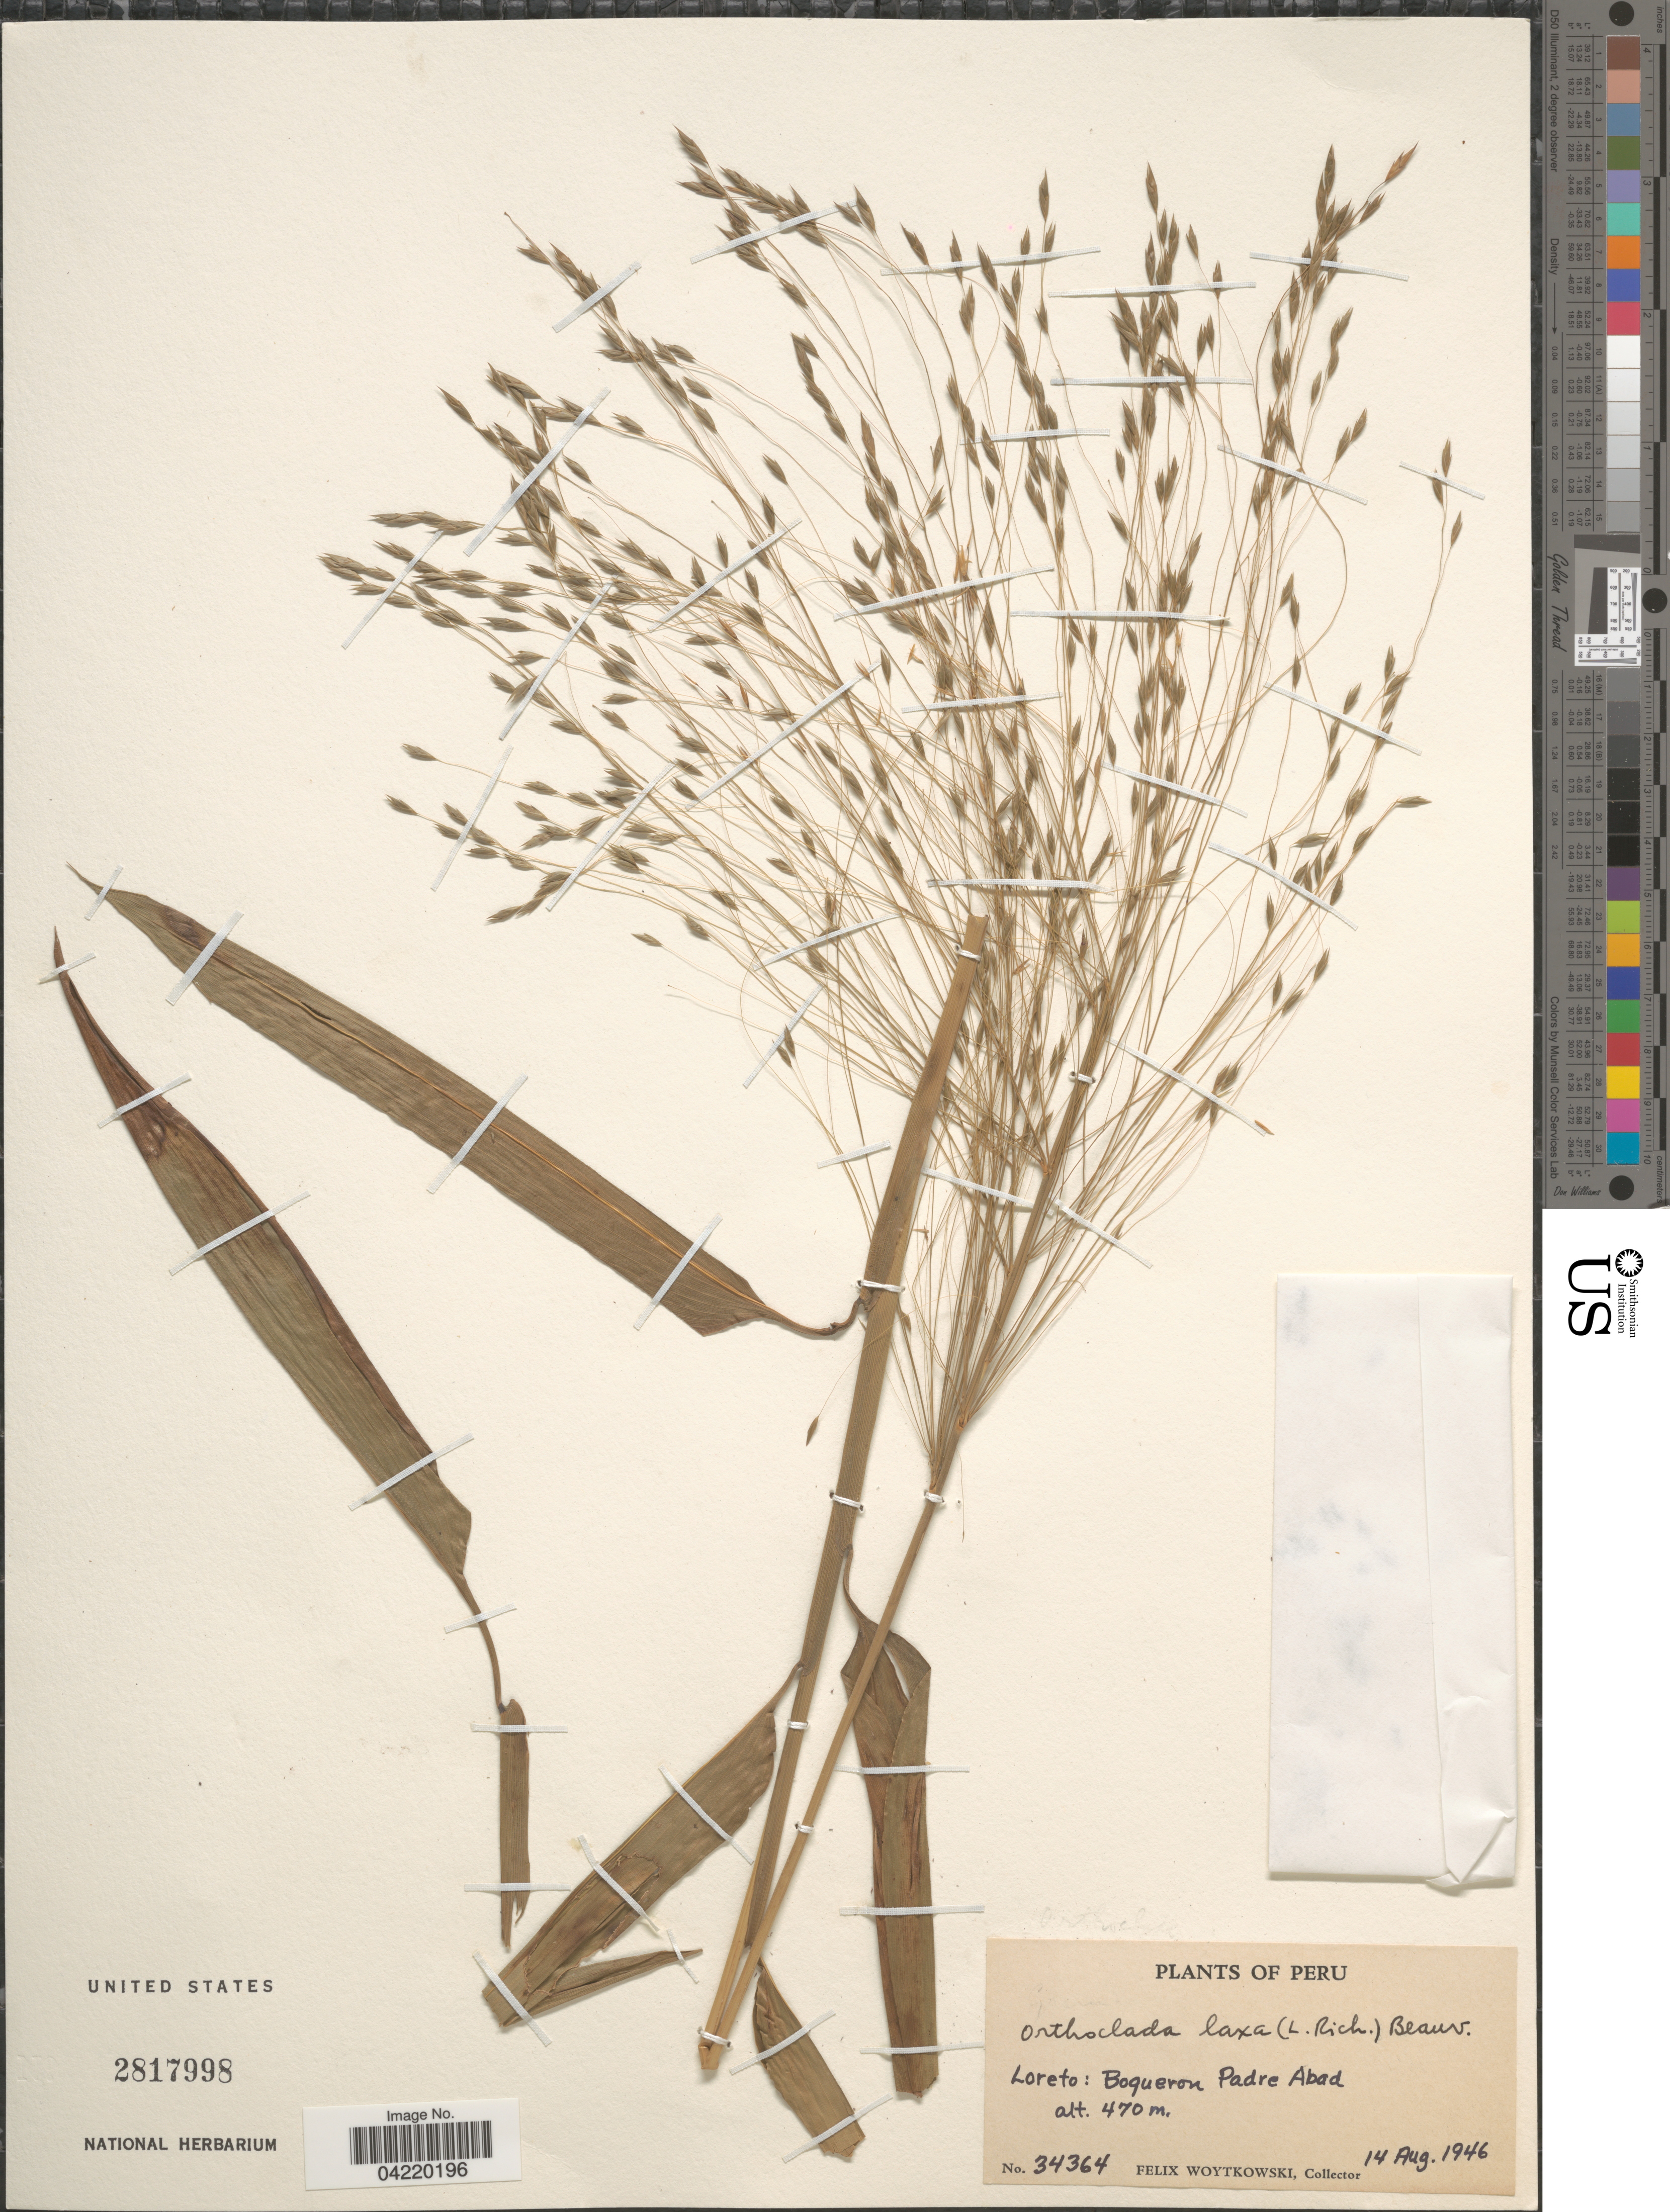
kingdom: Plantae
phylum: Tracheophyta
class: Liliopsida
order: Poales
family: Poaceae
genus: Orthoclada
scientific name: Orthoclada laxa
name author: P. Beauv.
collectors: F. Woytkowski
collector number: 34364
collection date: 1946-08-14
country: Peru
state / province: Loreto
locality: Boqueron Padre Abad.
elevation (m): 470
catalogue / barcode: US 2817998